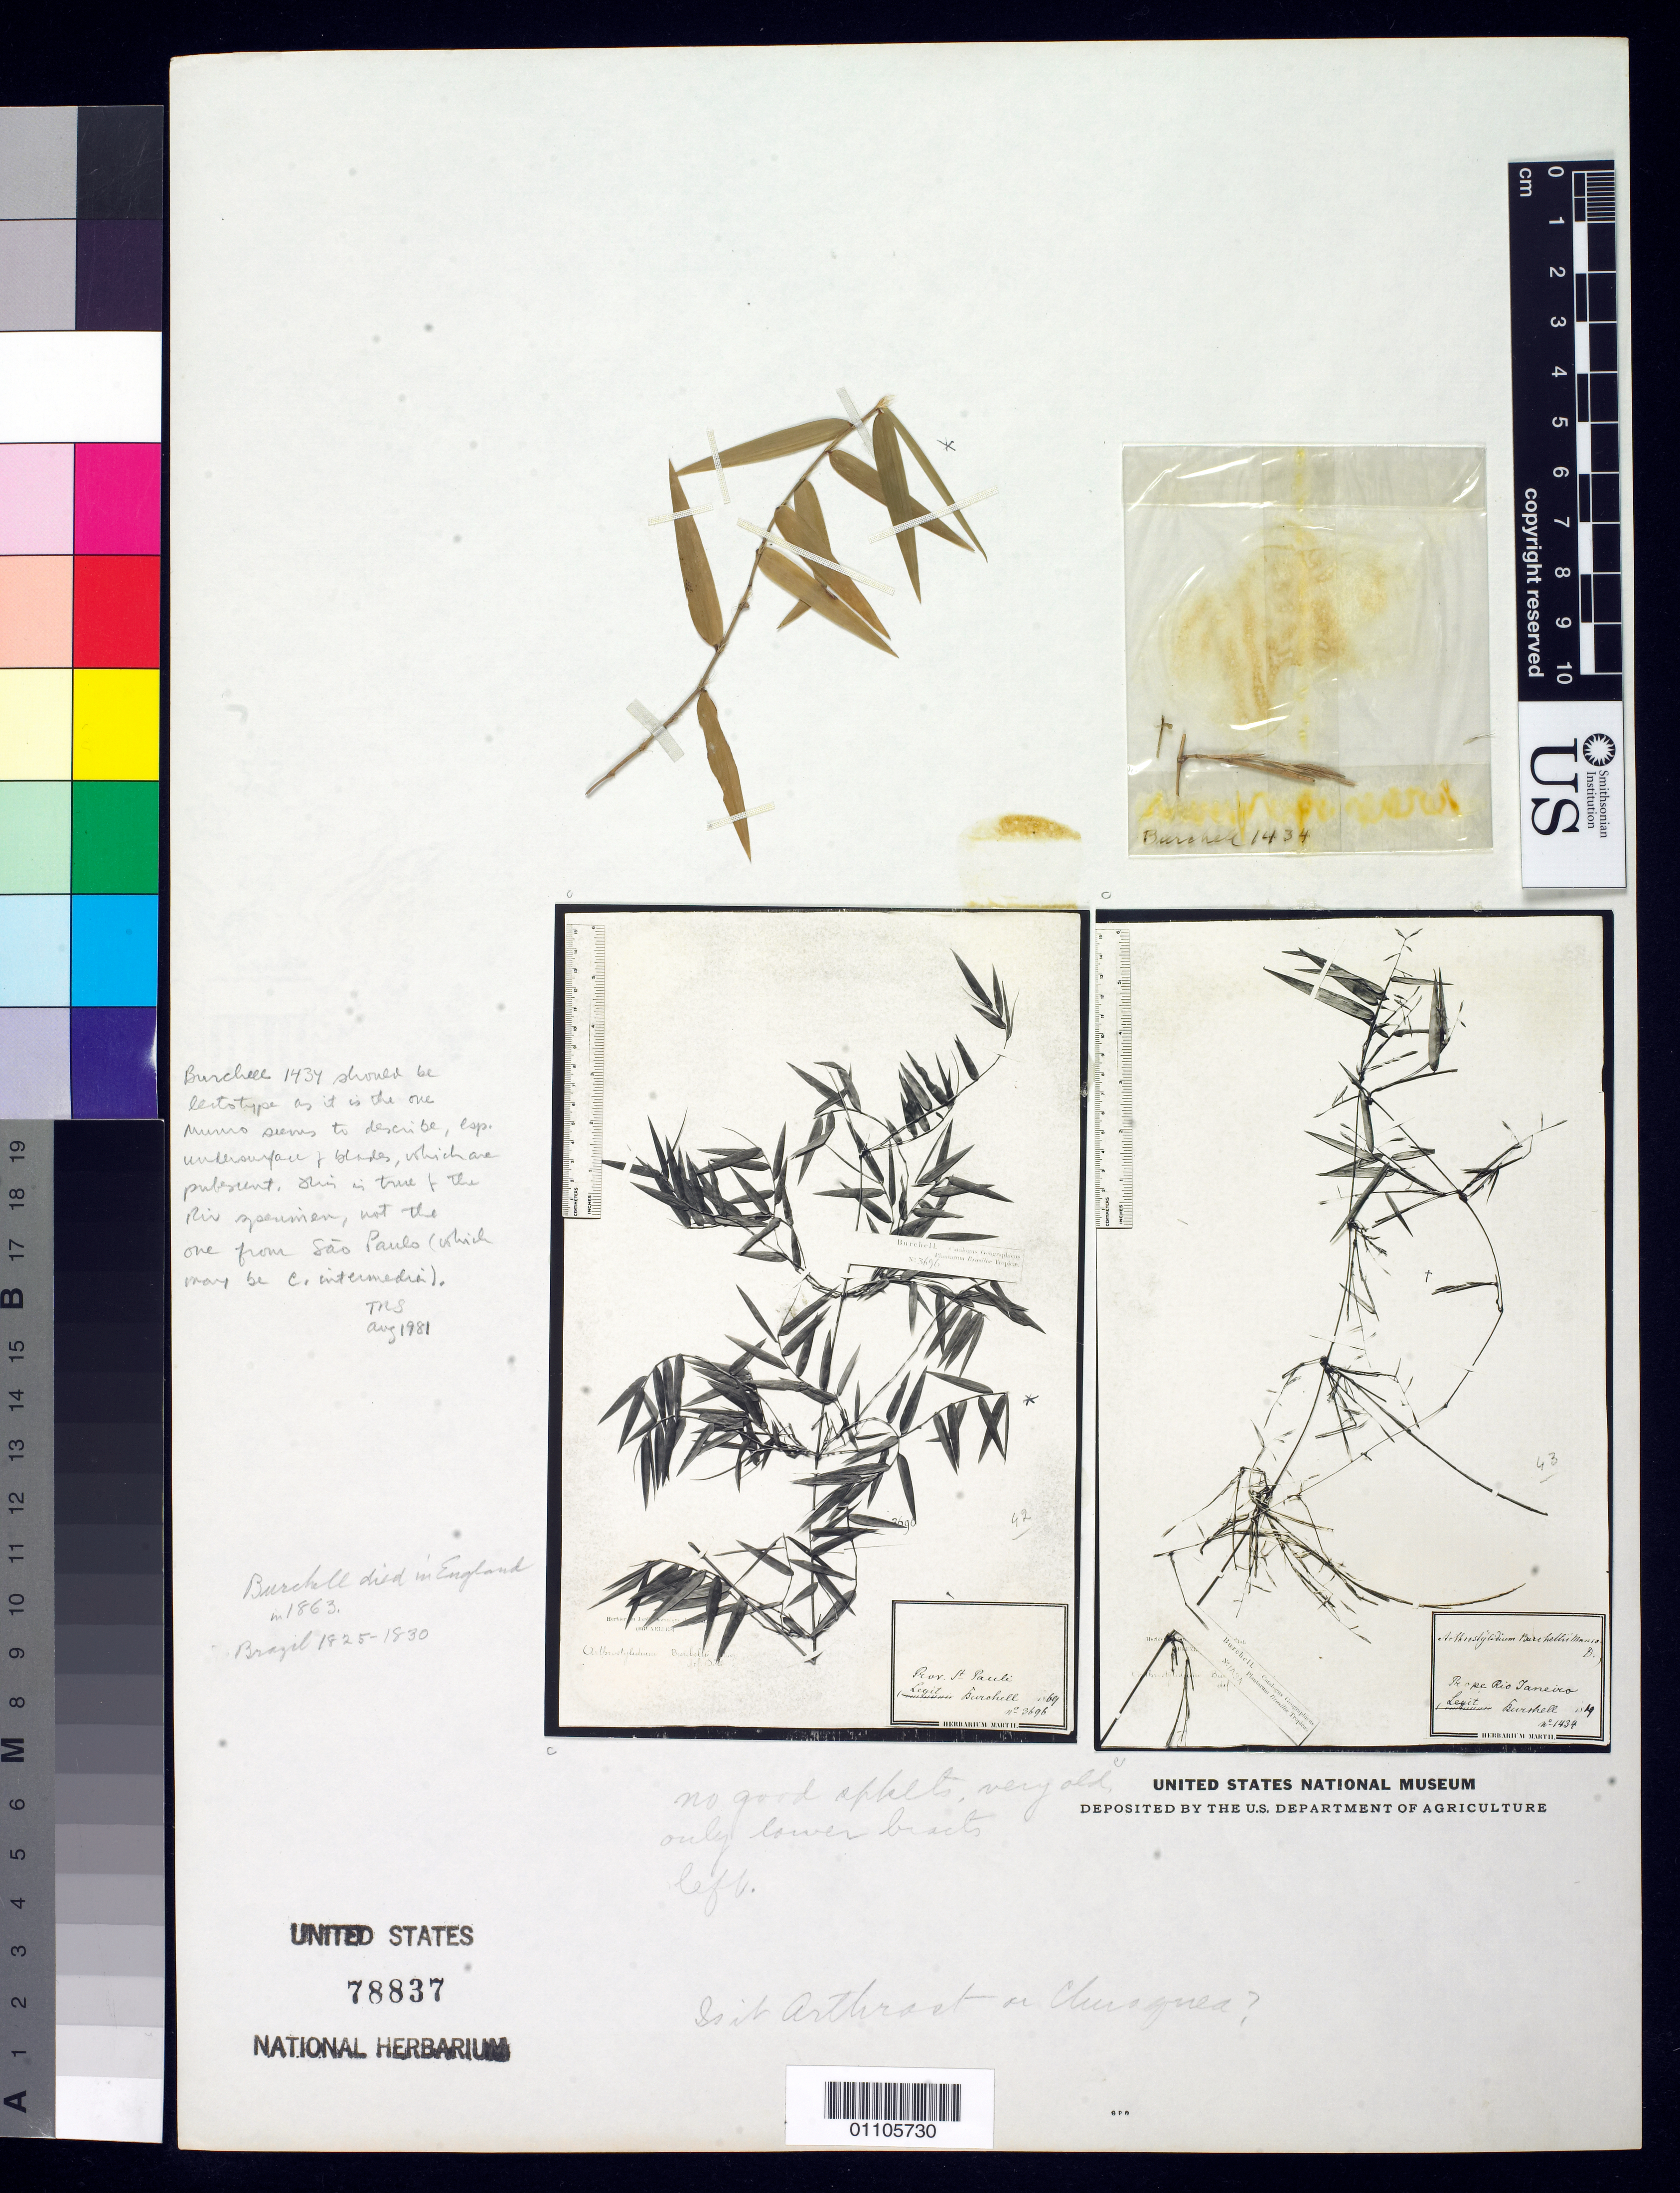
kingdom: Plantae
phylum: Tracheophyta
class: Liliopsida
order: Poales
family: Poaceae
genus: Arthrostylidium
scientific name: Arthrostylidium burchellii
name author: Munro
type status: Syntype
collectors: W. J. Burchell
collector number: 1434 and 3696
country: Brazil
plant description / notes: Photographs and fragmentary material of type specimens ex herb. Martii.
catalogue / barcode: US 78837